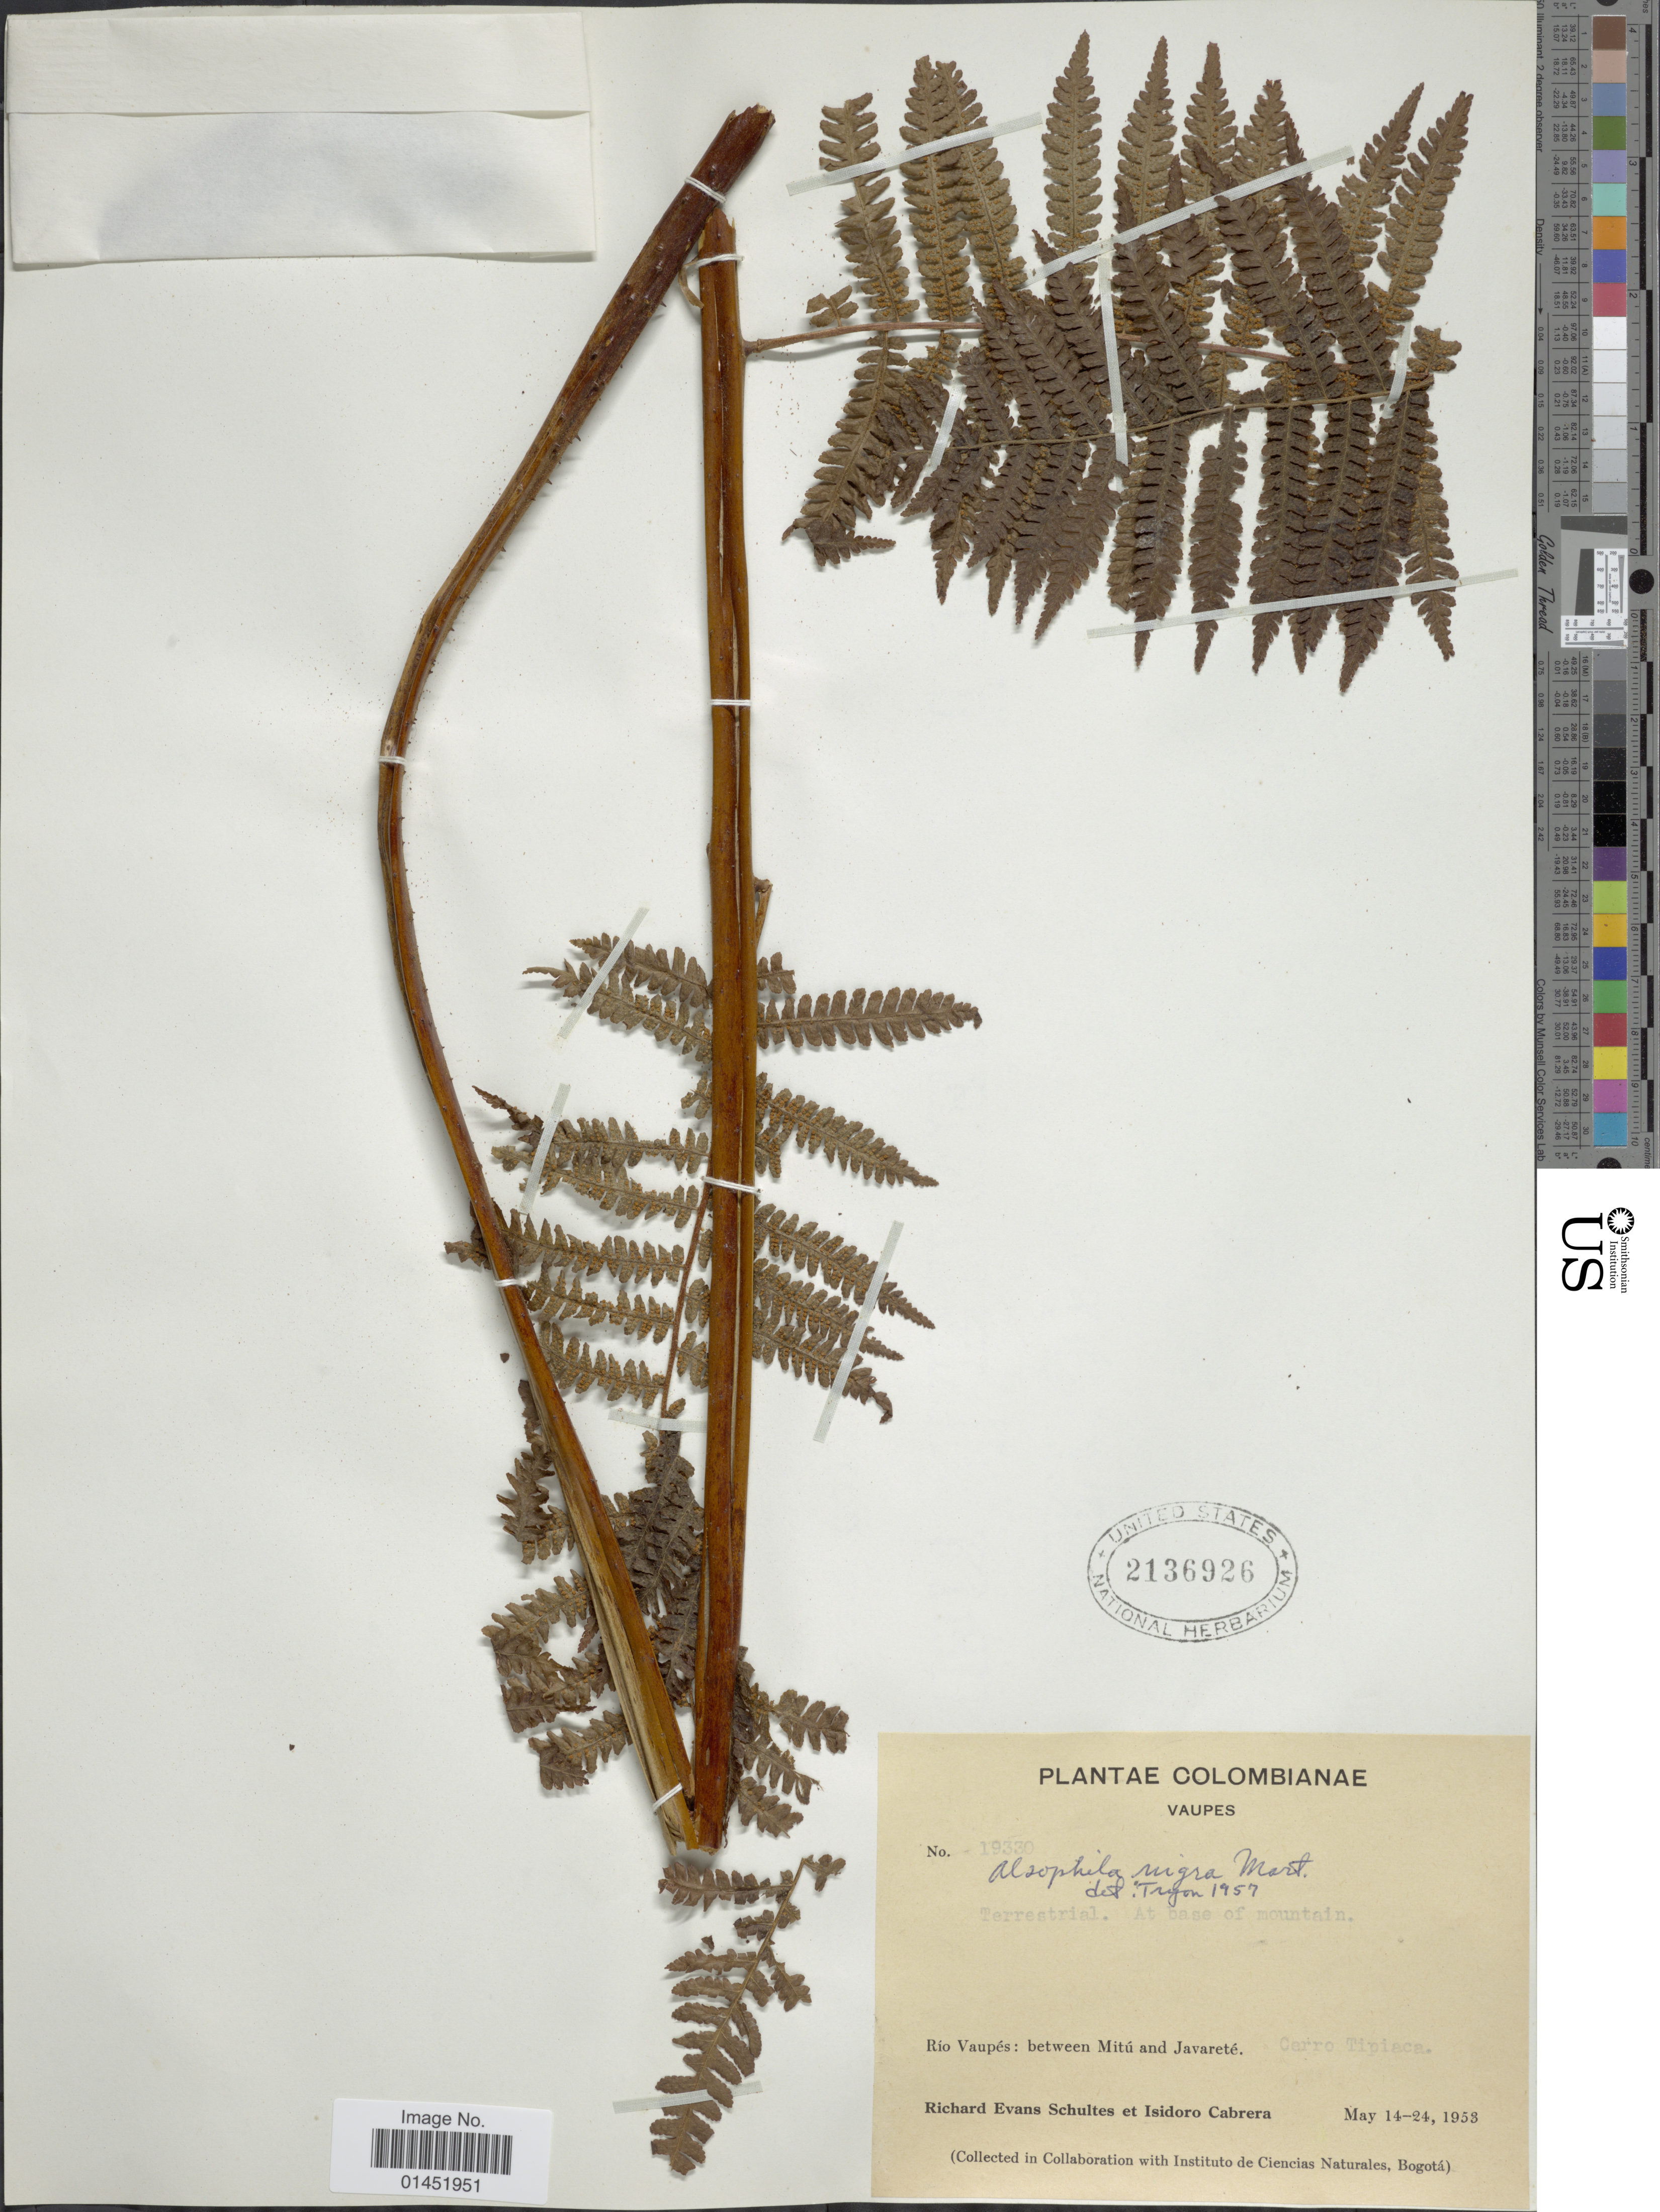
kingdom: Plantae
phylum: Tracheophyta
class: Polypodiopsida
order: Cyatheales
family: Cyatheaceae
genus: Cyathea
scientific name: Cyathea lasiosora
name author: (Mett. ex Kuhn) Domin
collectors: R. E. Schultes & I. Cabrera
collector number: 19330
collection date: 1953-05-14/1953-05-24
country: Colombia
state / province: Vaupés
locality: Río Vaupés: between Mitú and Javareté. Cerro Tipiaca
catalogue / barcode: US 2136926